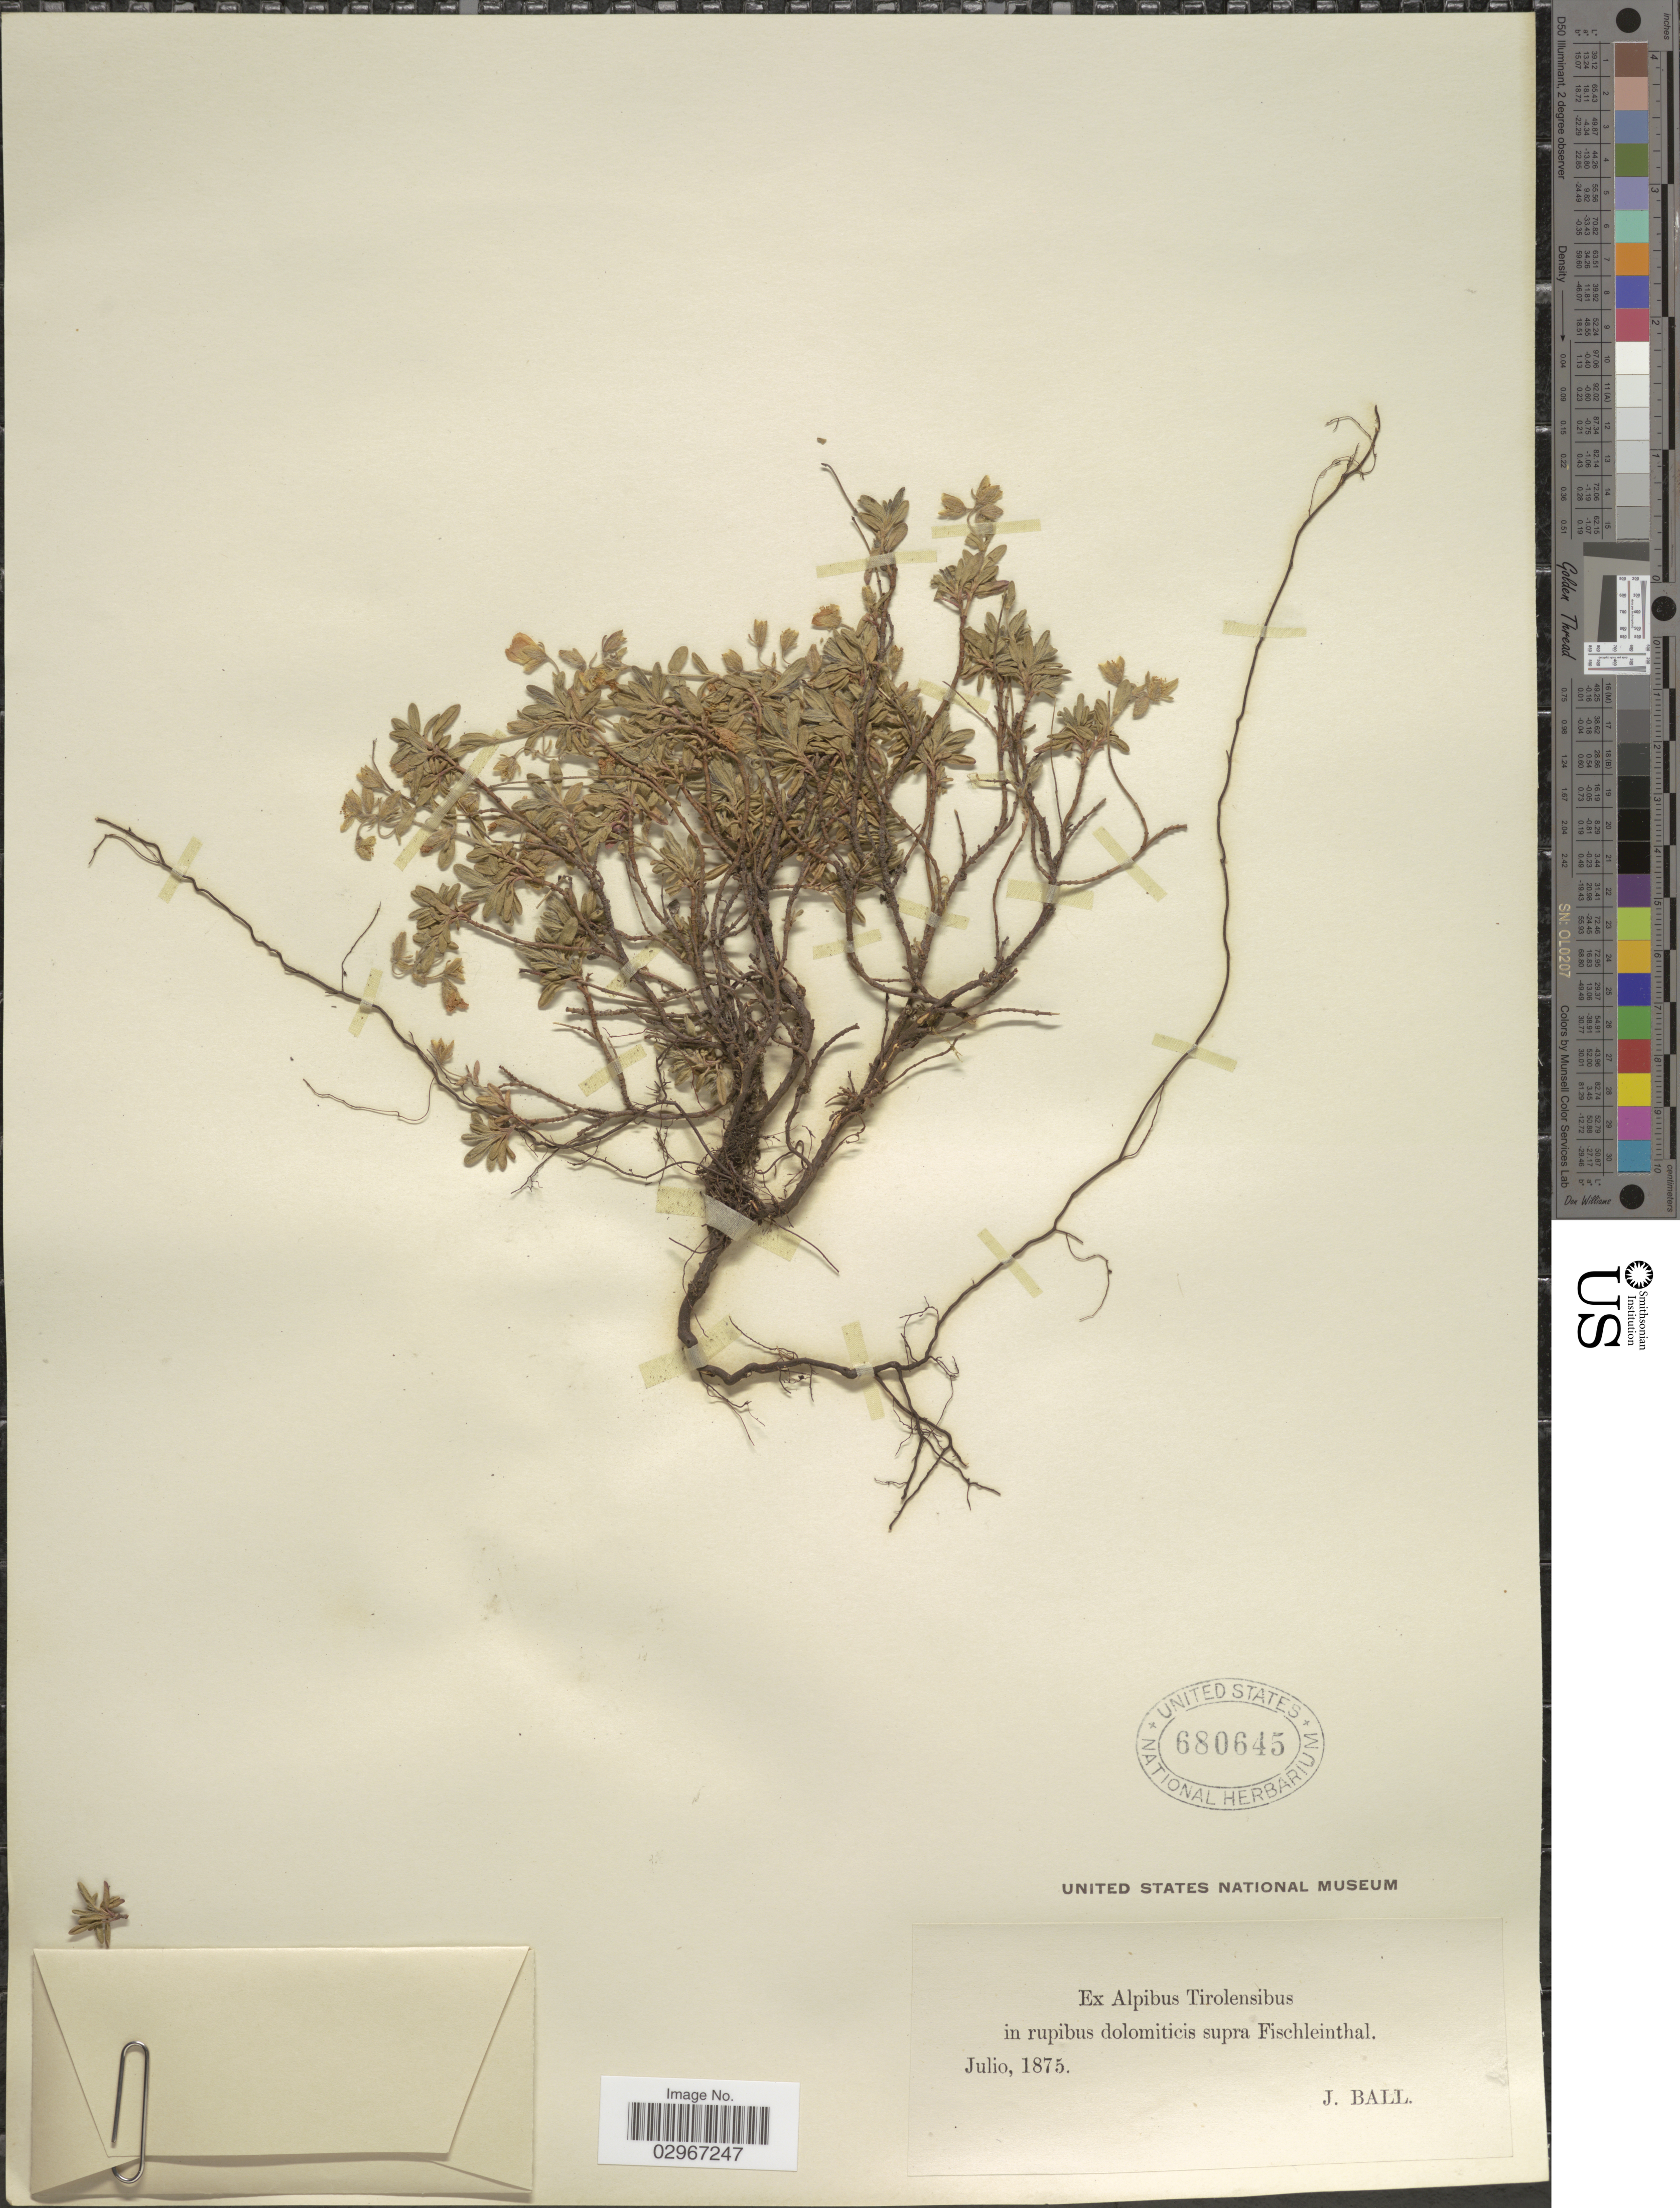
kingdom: Plantae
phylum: Tracheophyta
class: Magnoliopsida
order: Malvales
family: Cistaceae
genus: Helianthemum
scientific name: Helianthemum sp.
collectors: J. Ball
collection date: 1875-07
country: Italy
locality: Ex Alpibus Tirolensibus, in rupibus dolomiticis supra Fischleinthal.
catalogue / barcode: US 680645